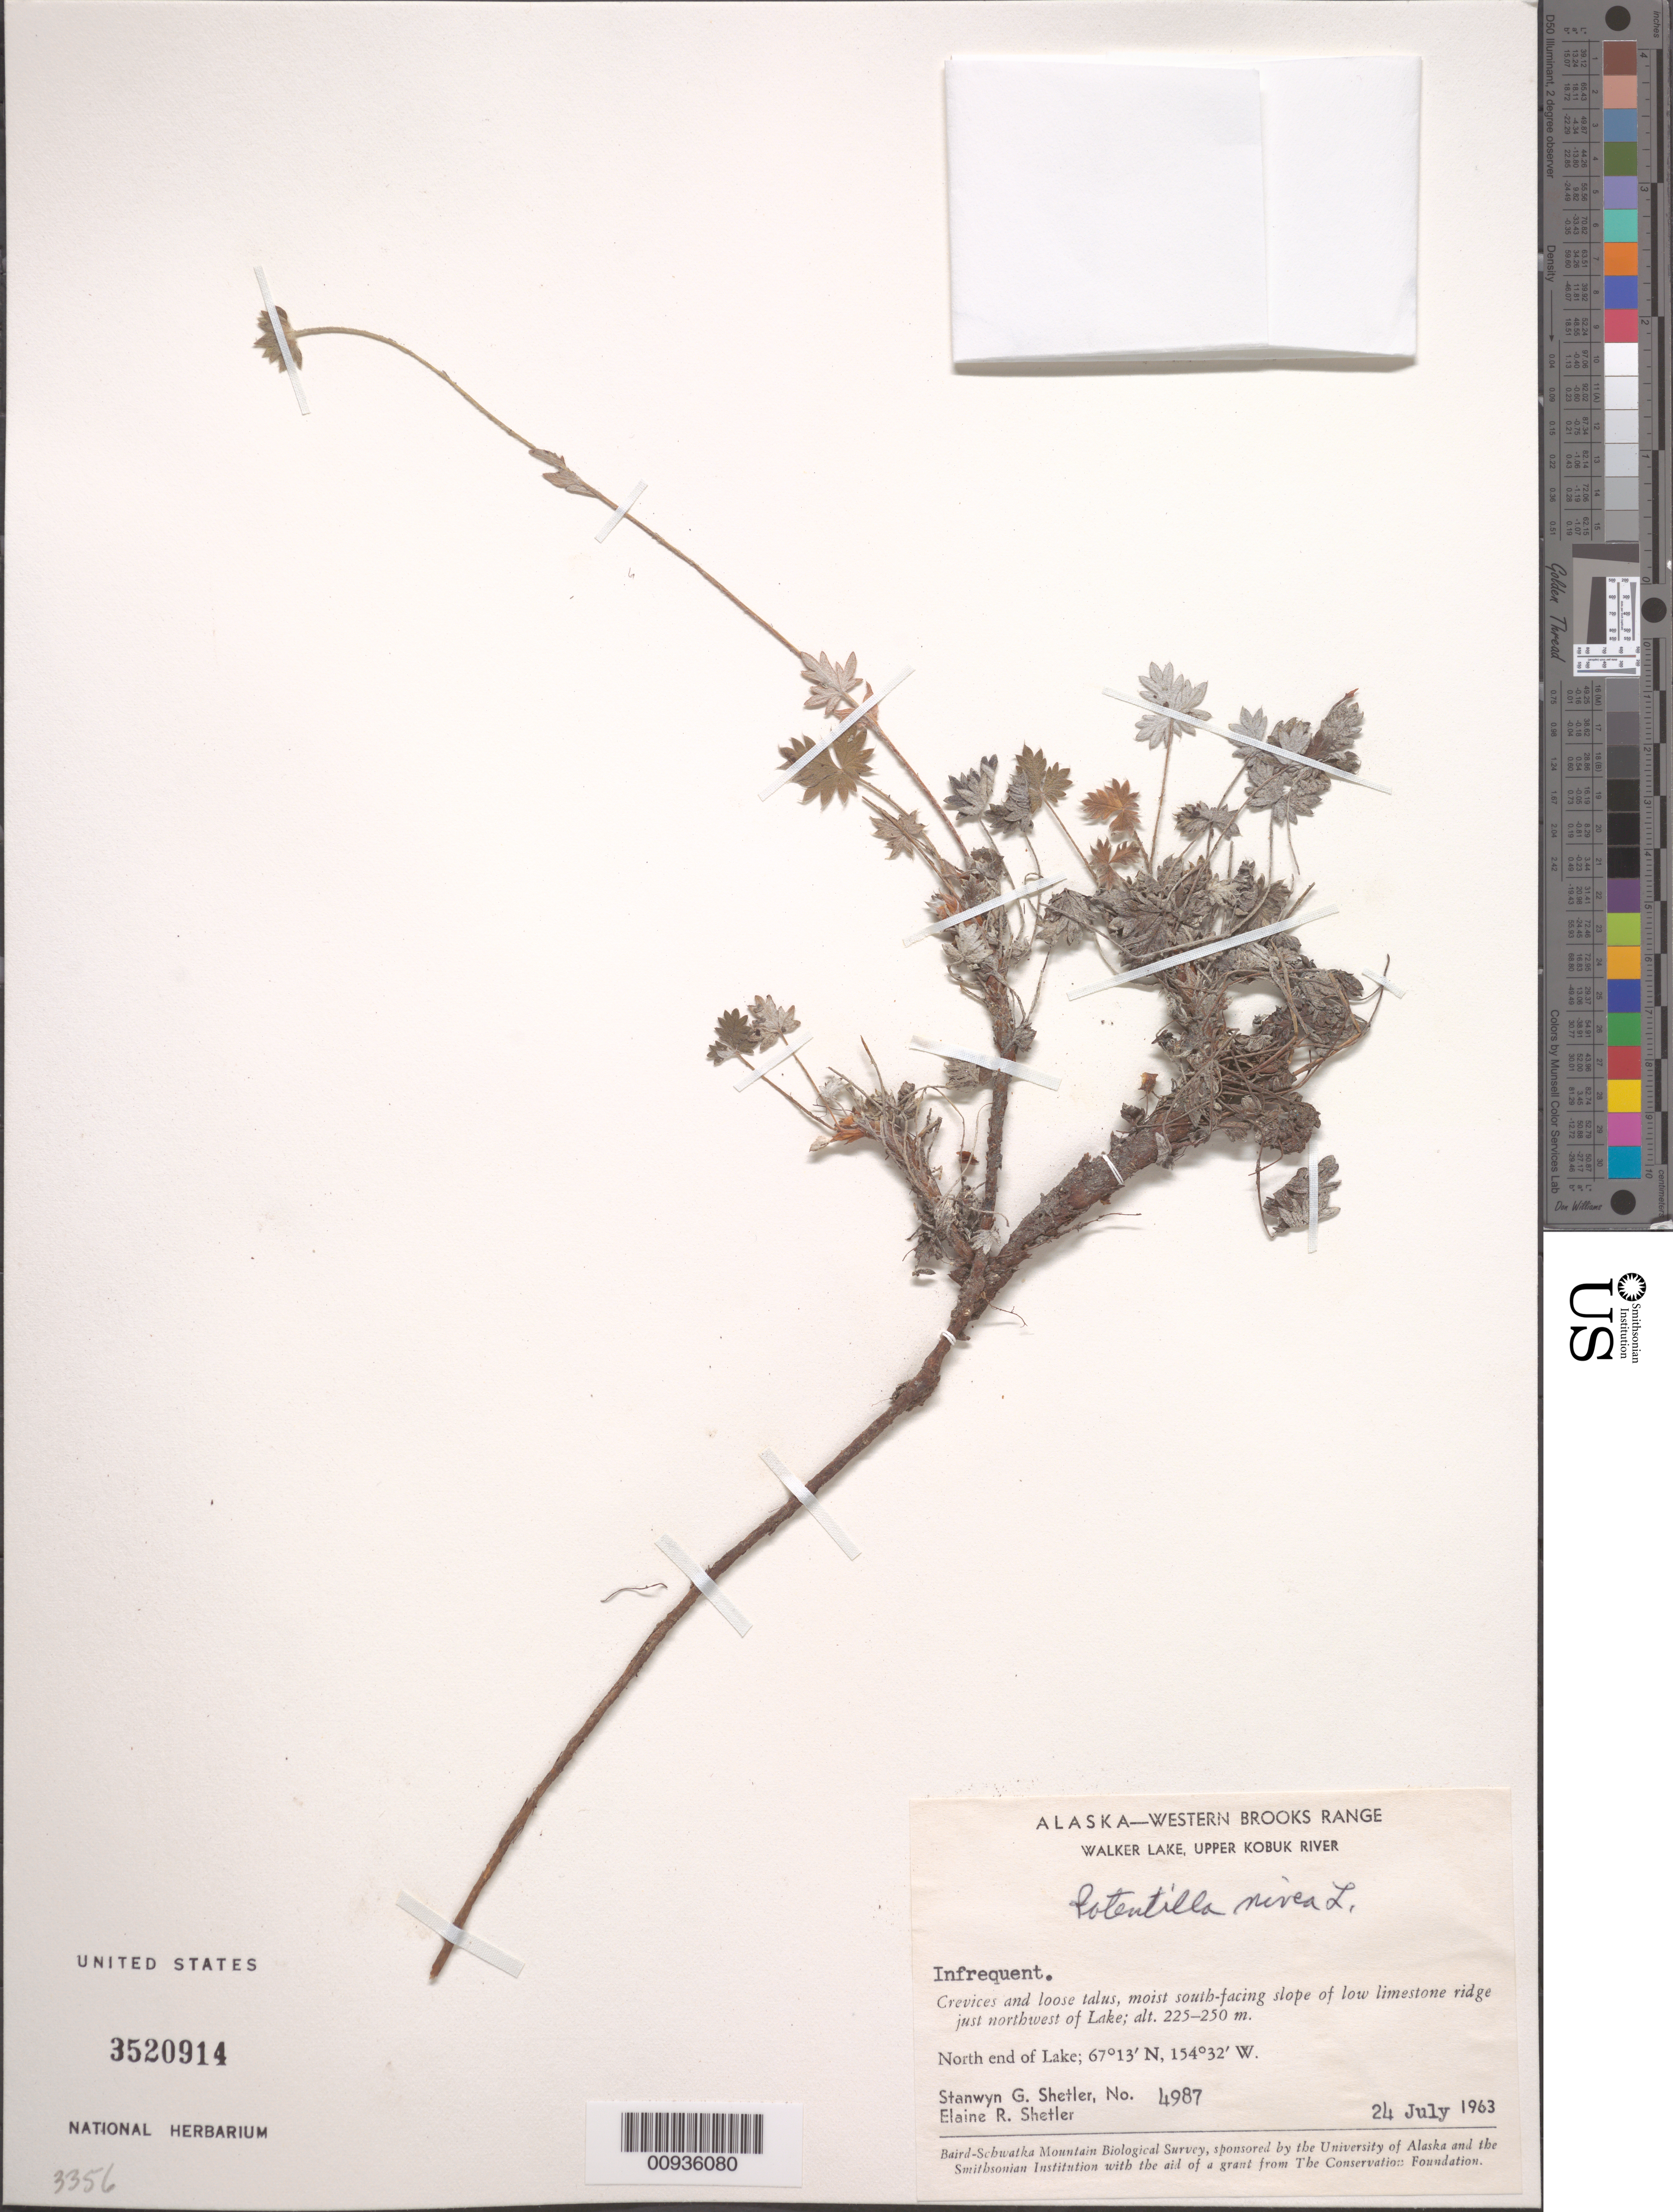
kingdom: Plantae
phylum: Tracheophyta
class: Magnoliopsida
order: Rosales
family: Rosaceae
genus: Potentilla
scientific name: Potentilla nivea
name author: L.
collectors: S. Shetler & E. R. Shetler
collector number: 4987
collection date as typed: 24 Jul 1963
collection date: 1963-07-24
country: United States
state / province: Alaska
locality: North end of Walker Lake. Western Brooks Range, Upper Kobuk River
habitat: Crevices and loose talus, moist south-facing slope of low limestone ridge just northwest of Lake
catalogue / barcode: US 3520914